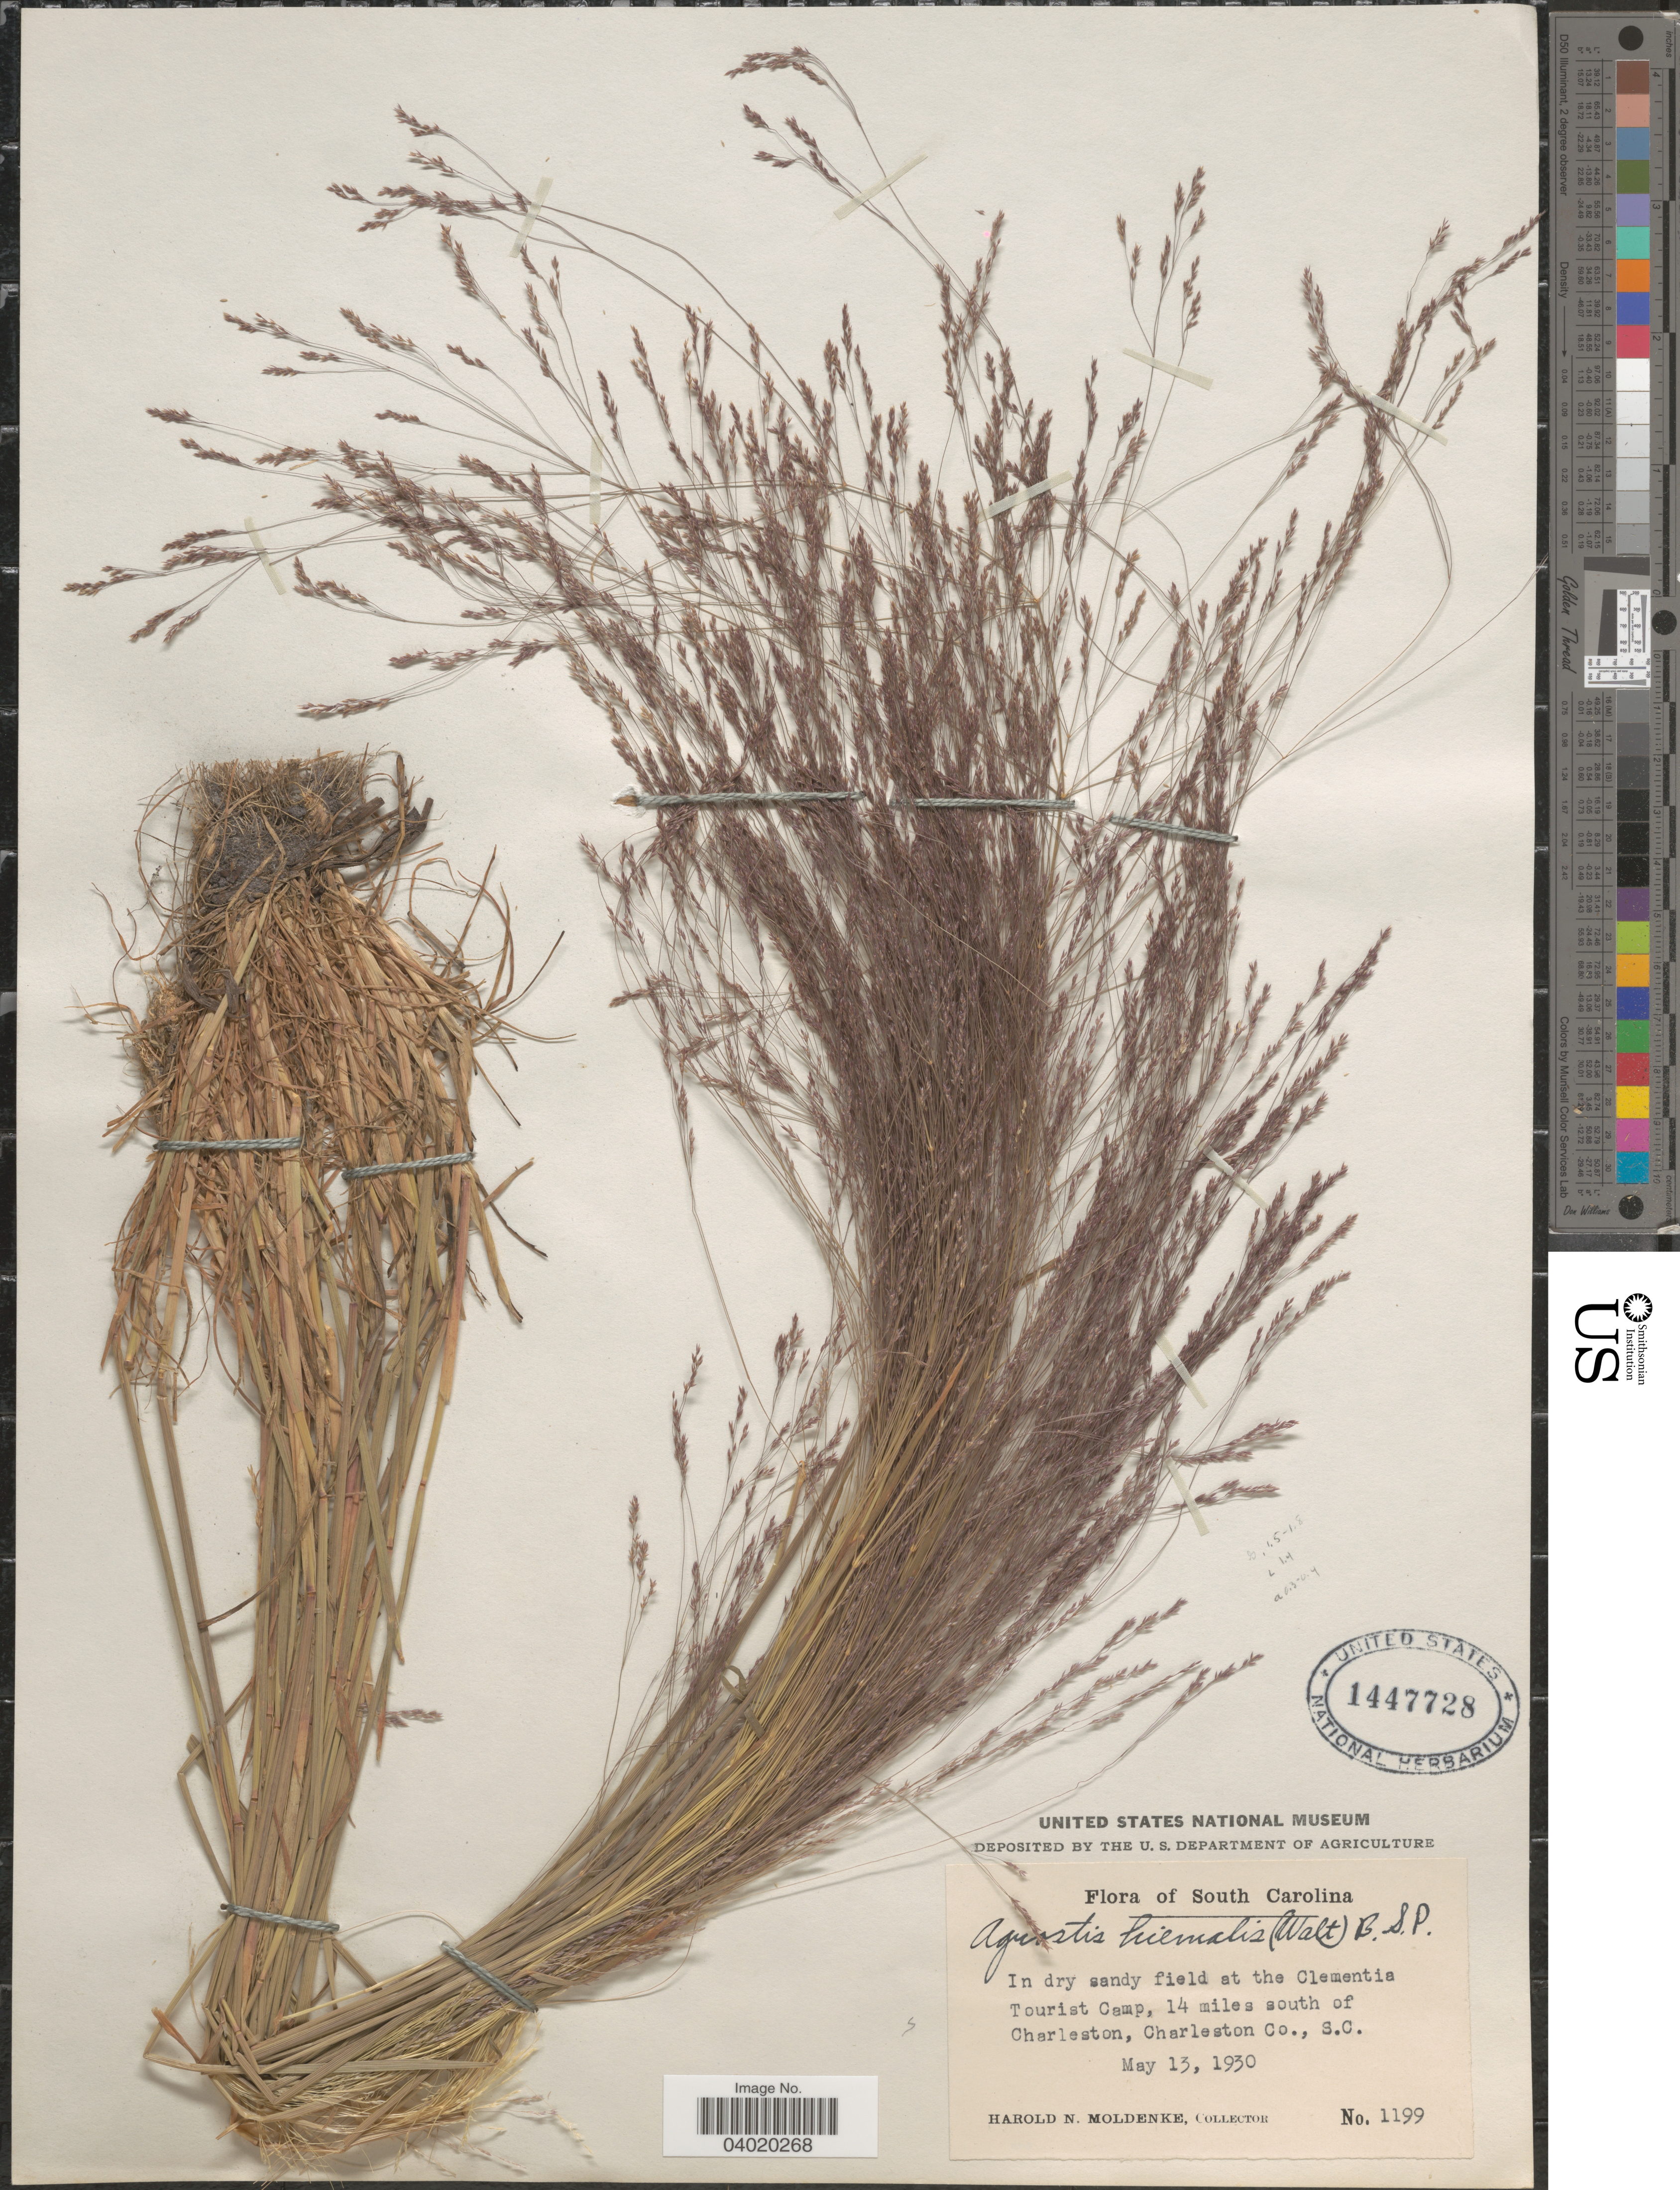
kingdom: Plantae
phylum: Tracheophyta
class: Liliopsida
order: Poales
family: Poaceae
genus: Agrostis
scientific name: Agrostis hyemalis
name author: (Walter) Britton et al.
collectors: H. N. Moldenke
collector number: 1199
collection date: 1930-05-13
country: United States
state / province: South Carolina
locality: At the Clementia Tourist Camp, 14 miles south of Charleston, Charleston Co.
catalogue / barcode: US 1447728